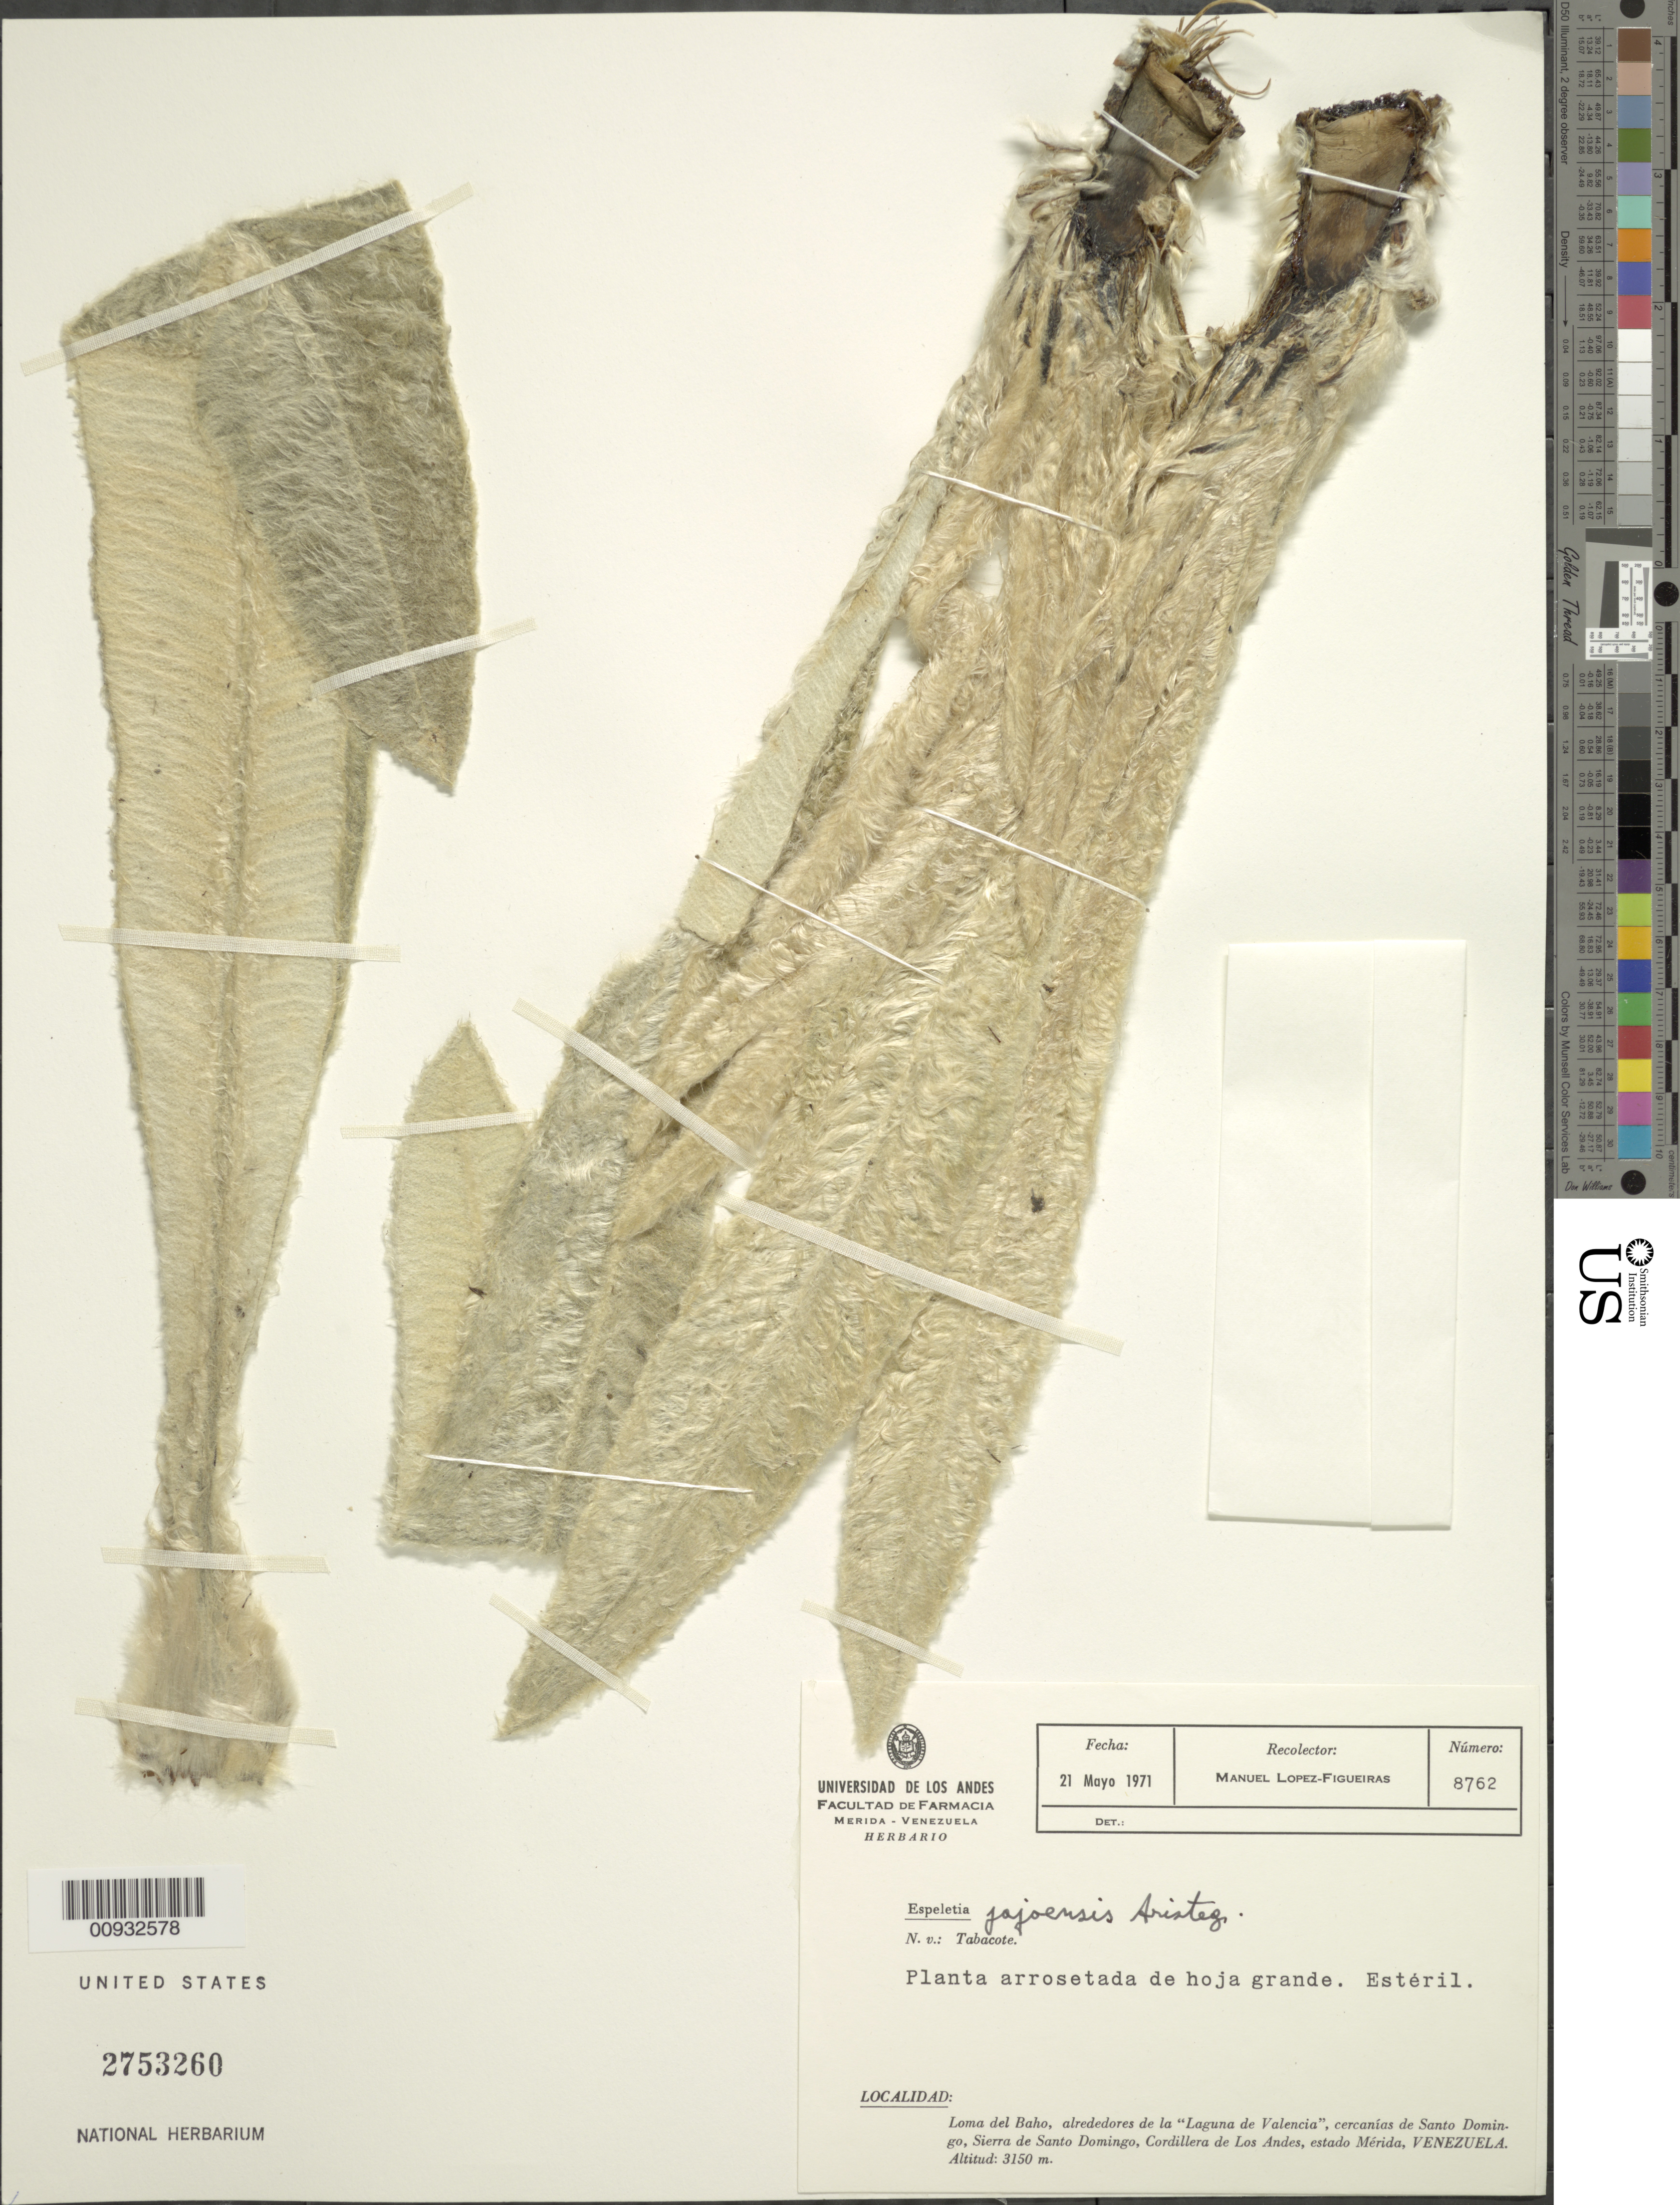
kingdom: Plantae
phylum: Tracheophyta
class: Magnoliopsida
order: Asterales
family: Asteraceae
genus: Espeletia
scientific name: Espeletia jajoensis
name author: Aristeg.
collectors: M. López Figueiras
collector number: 8762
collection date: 1971-05-21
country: Venezuela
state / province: Mérida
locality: Loma del Baho, alrededores de la "Laguna de Valencia", cercanias de Santo Domingo, Sierra de Santo Domingo, Cordillera de Los Andes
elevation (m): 3150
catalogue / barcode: US 2753260